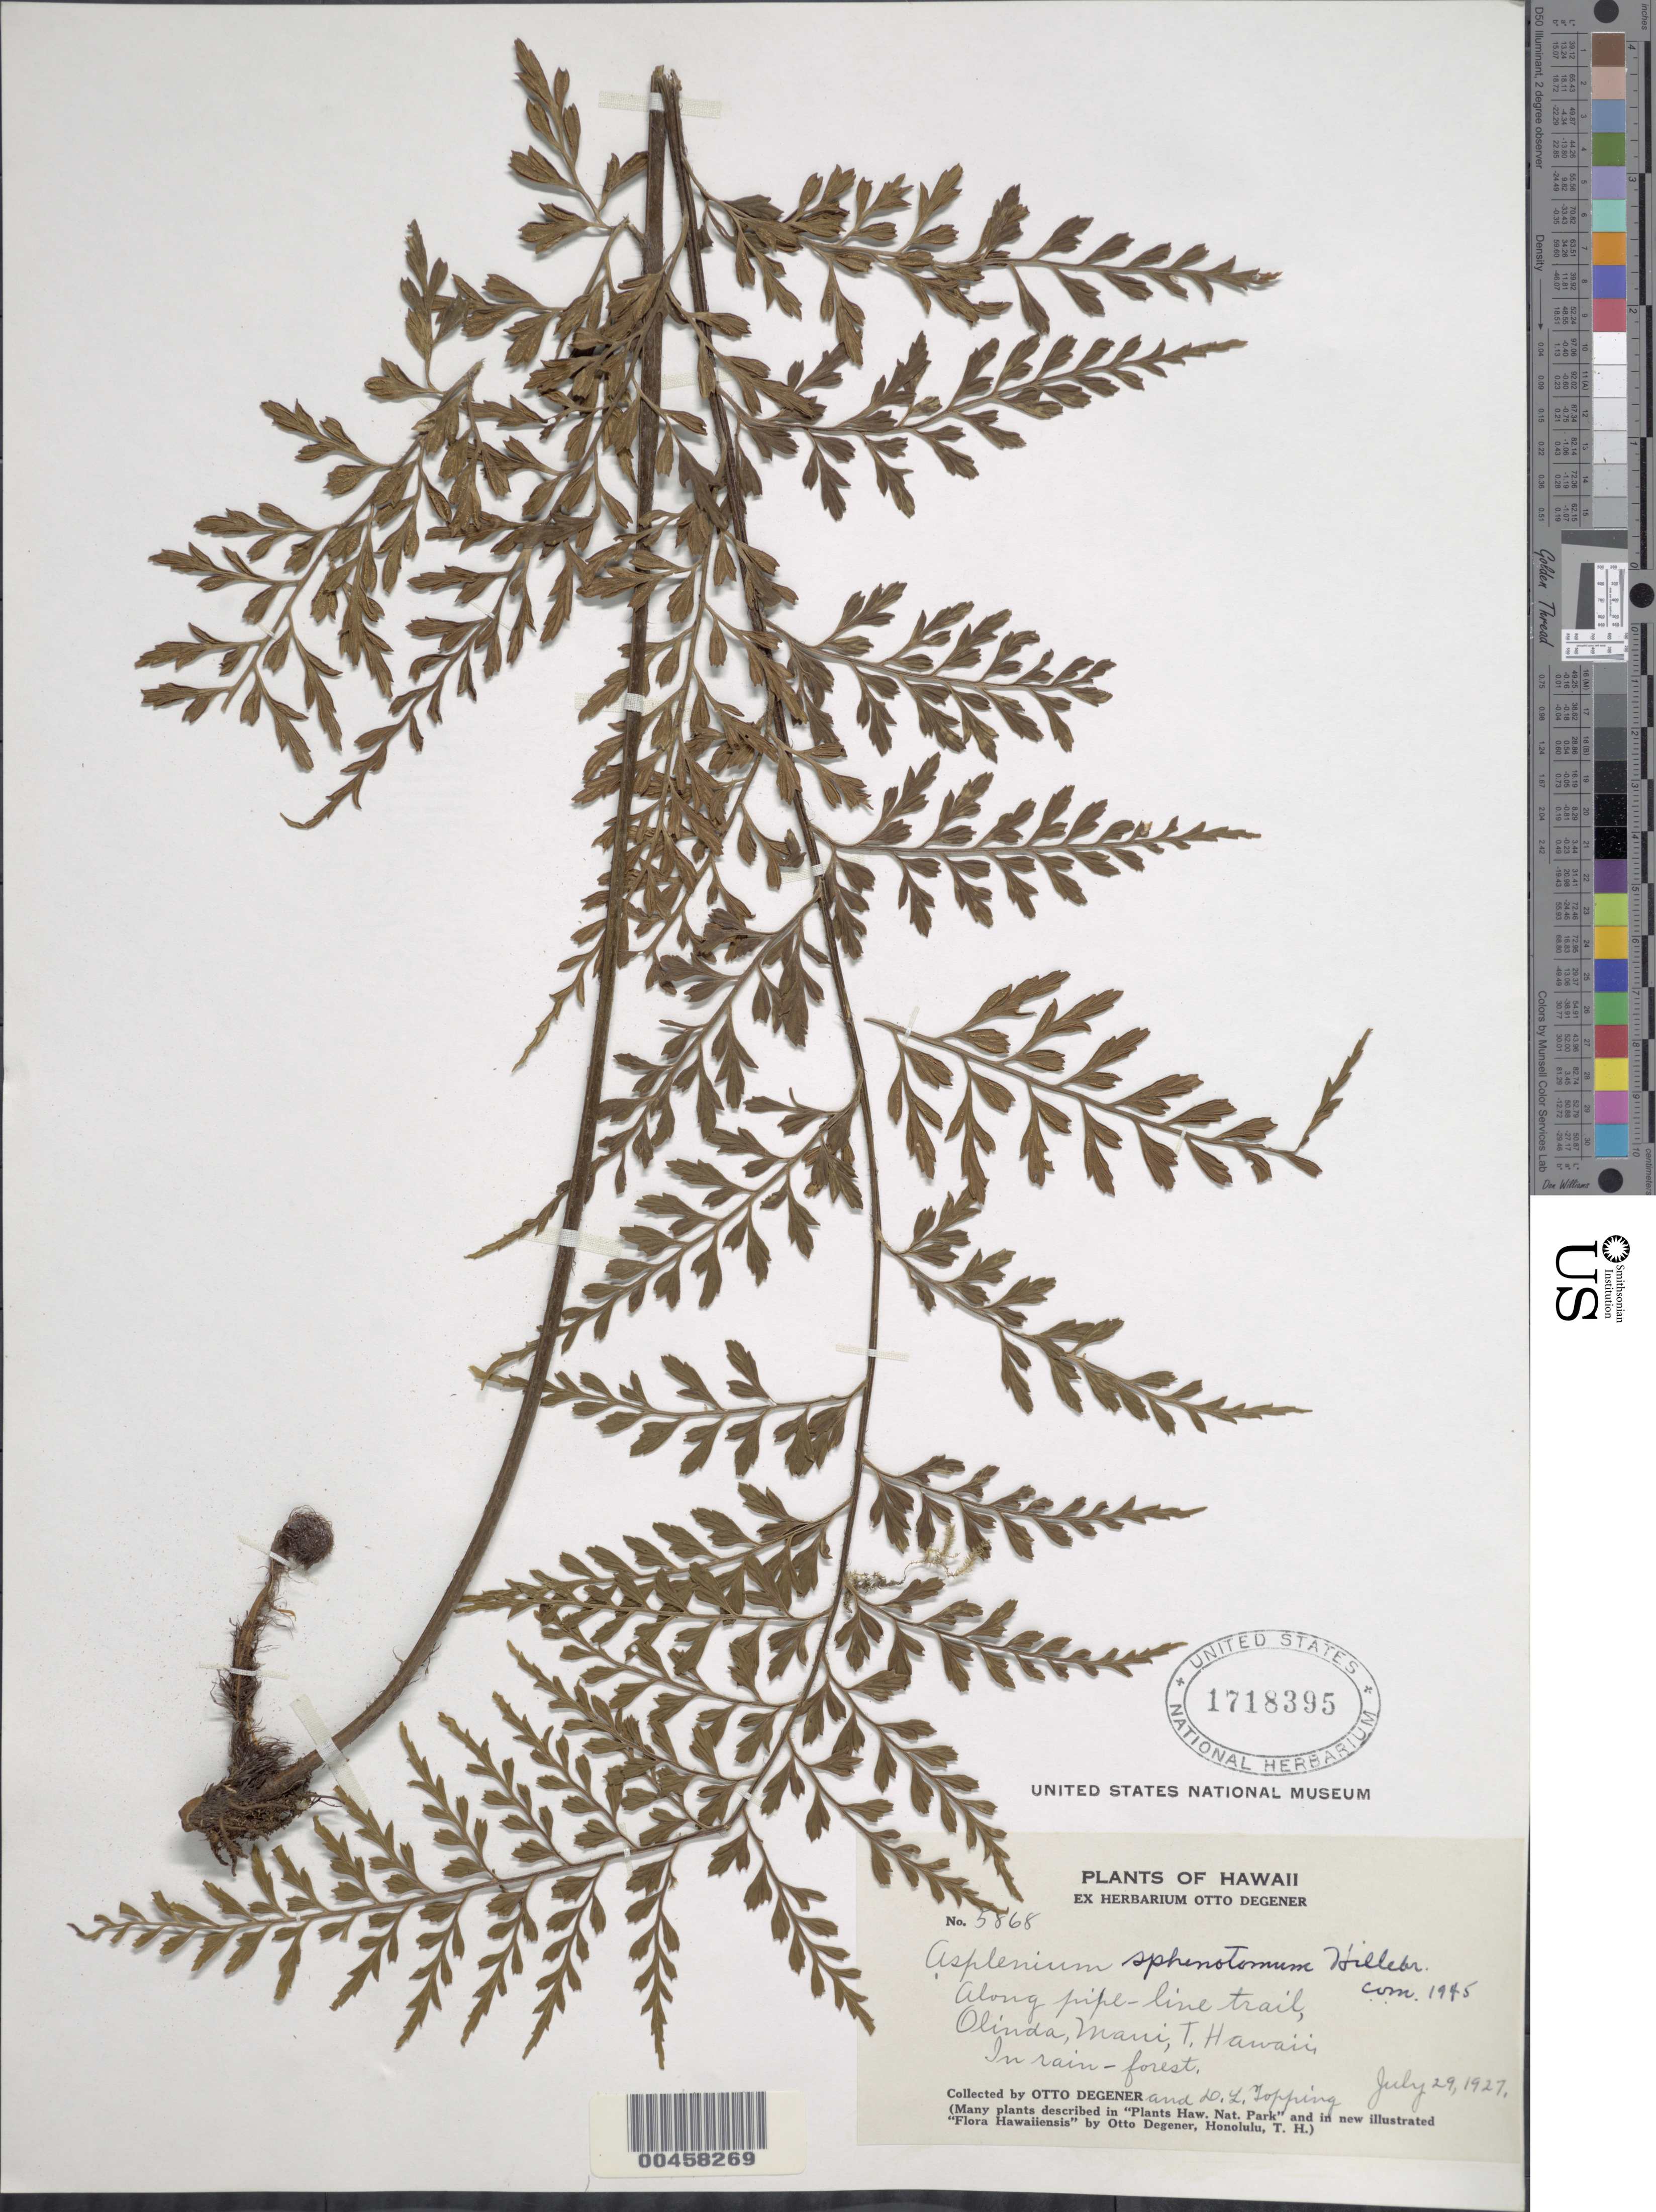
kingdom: Plantae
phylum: Tracheophyta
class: Polypodiopsida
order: Polypodiales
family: Aspleniaceae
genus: Asplenium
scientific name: Asplenium sphenotomum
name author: Hillebr.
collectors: O. Degener & D. L. Topping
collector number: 5868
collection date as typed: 29 Jul 1927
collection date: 1927-07-29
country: United States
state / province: Hawaii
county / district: Maui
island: Maui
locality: Along pipe-line trail, Olinda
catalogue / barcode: US 1718395